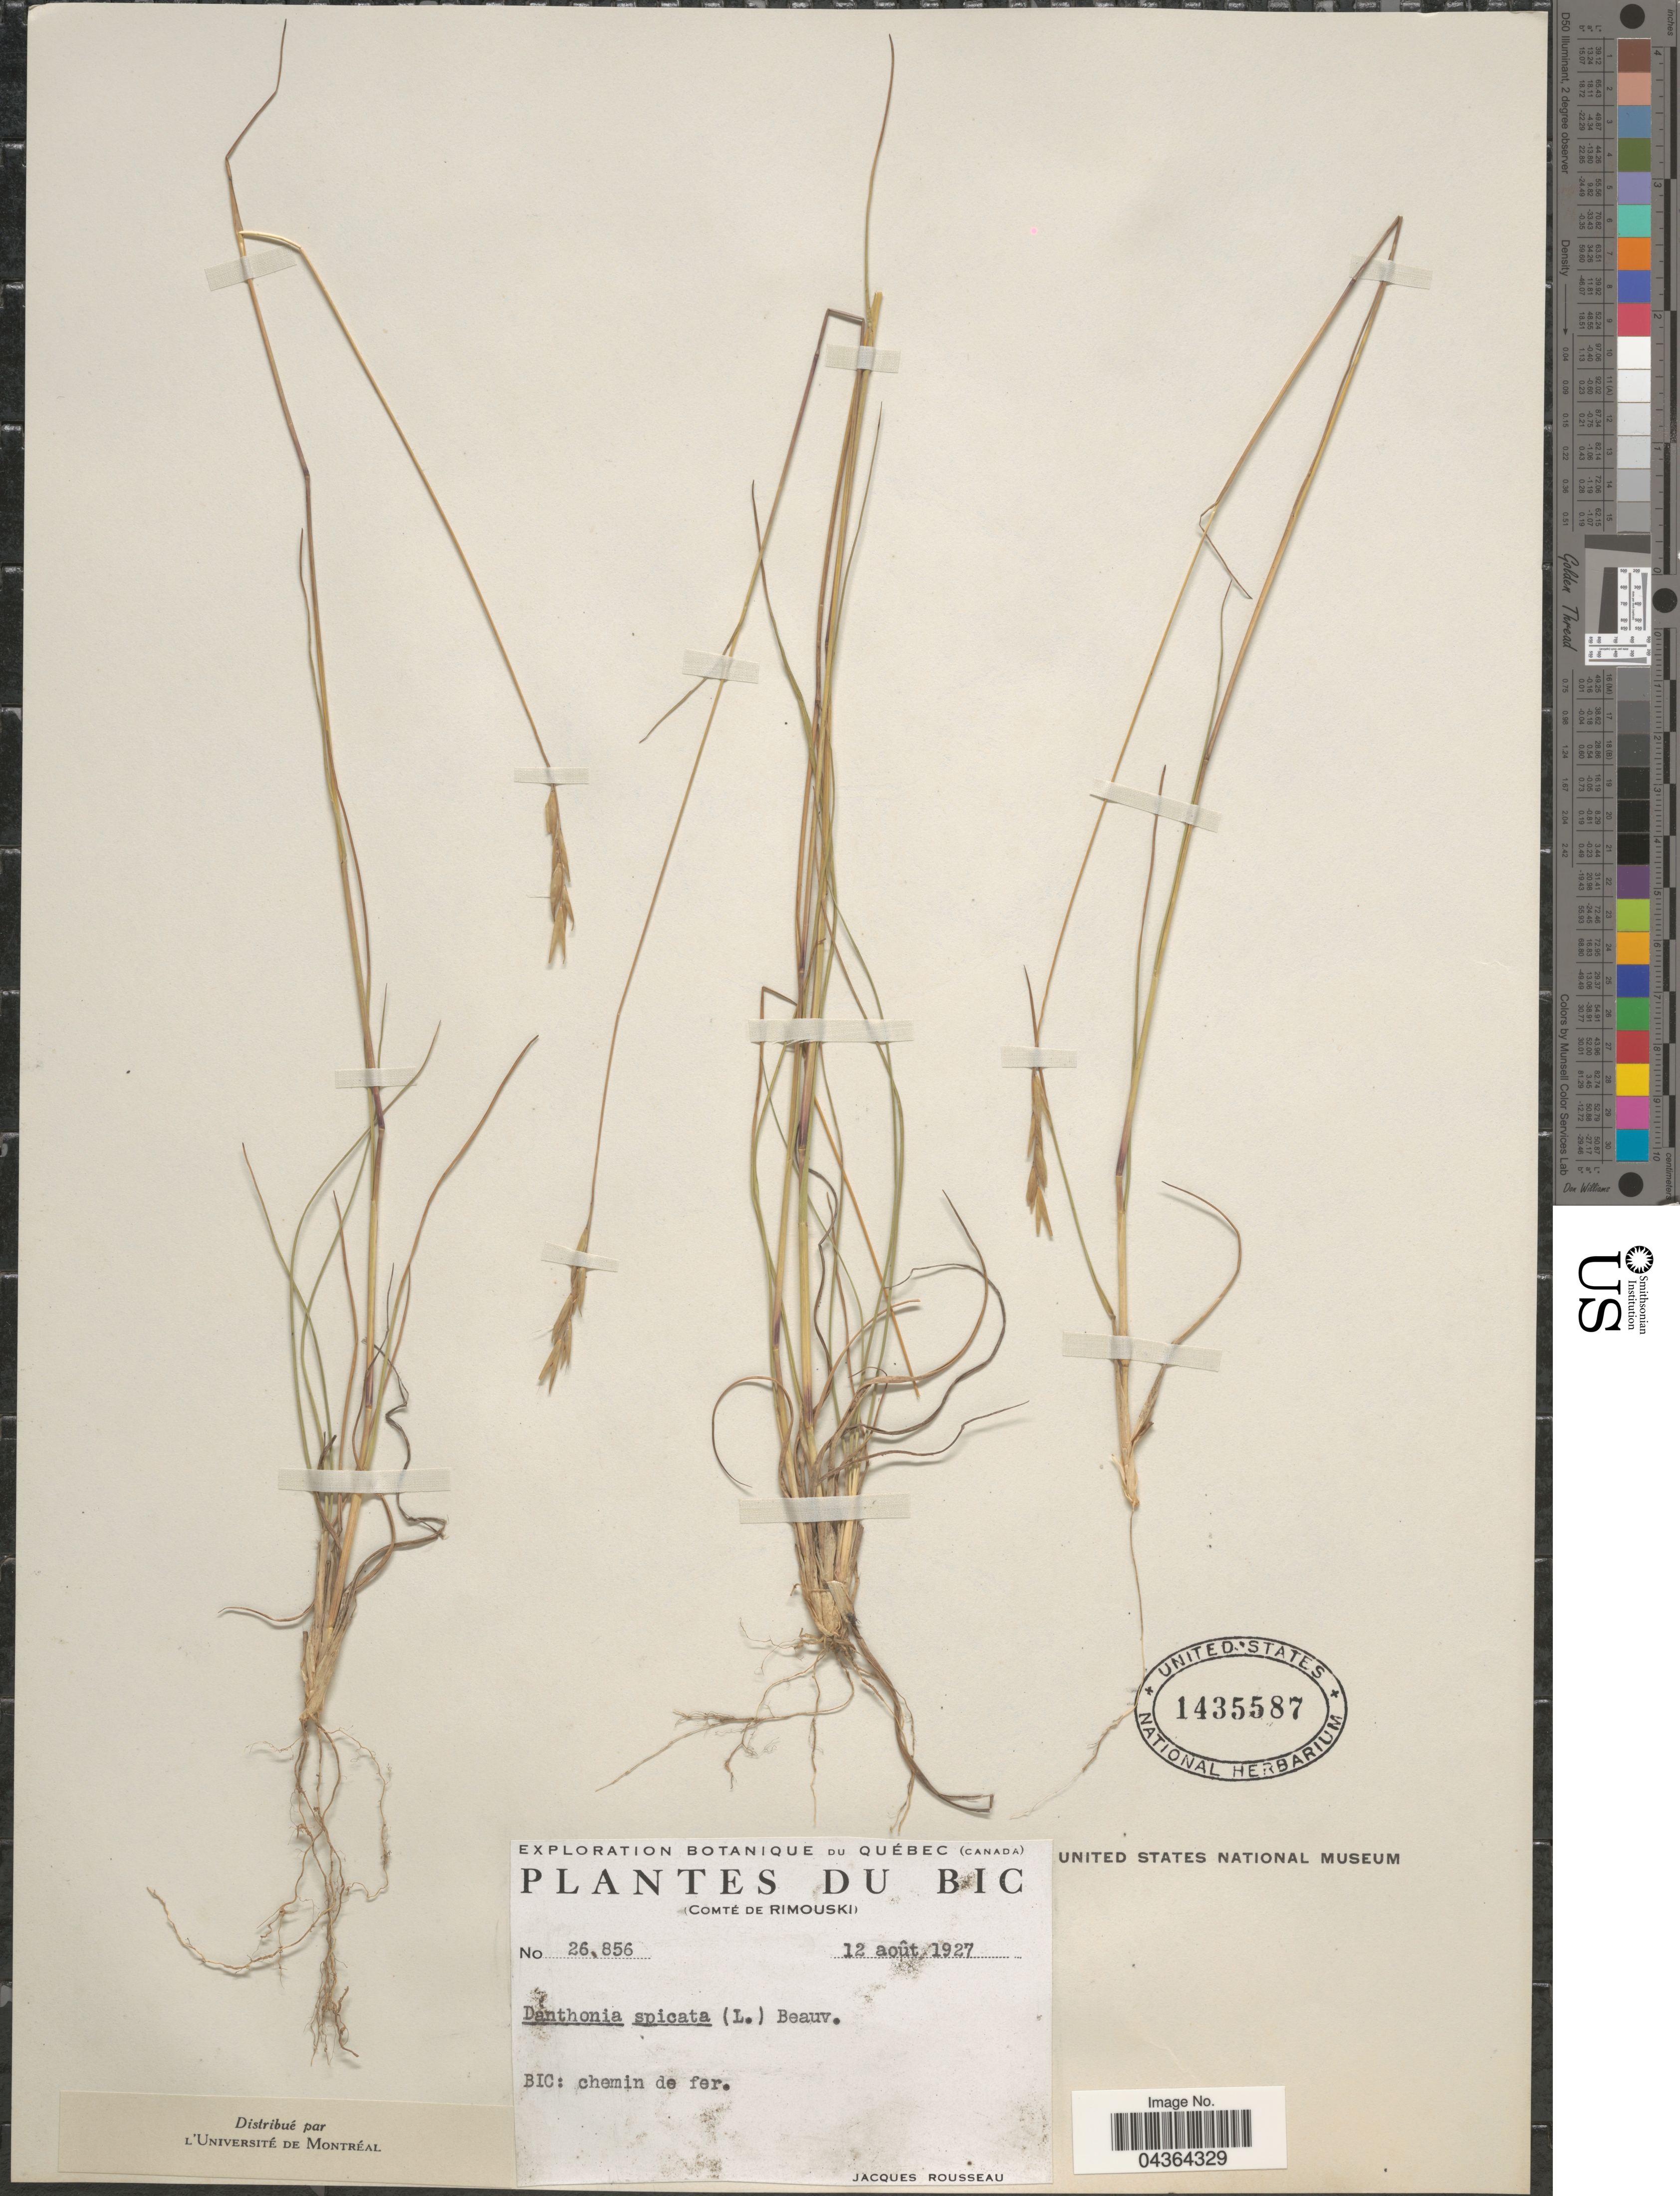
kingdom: Plantae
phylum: Tracheophyta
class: Liliopsida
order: Poales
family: Poaceae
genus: Danthonia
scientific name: Danthonia spicata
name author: (L.) P. Beauv. ex Roem. & Schult.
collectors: J. Rousseau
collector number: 26856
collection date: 1927-08-12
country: Canada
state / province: Quebec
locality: Exploration Botanique du Québec (Canada). BIC. (Comté de Rimouski). BIC: chemin de fer.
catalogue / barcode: US 1435587